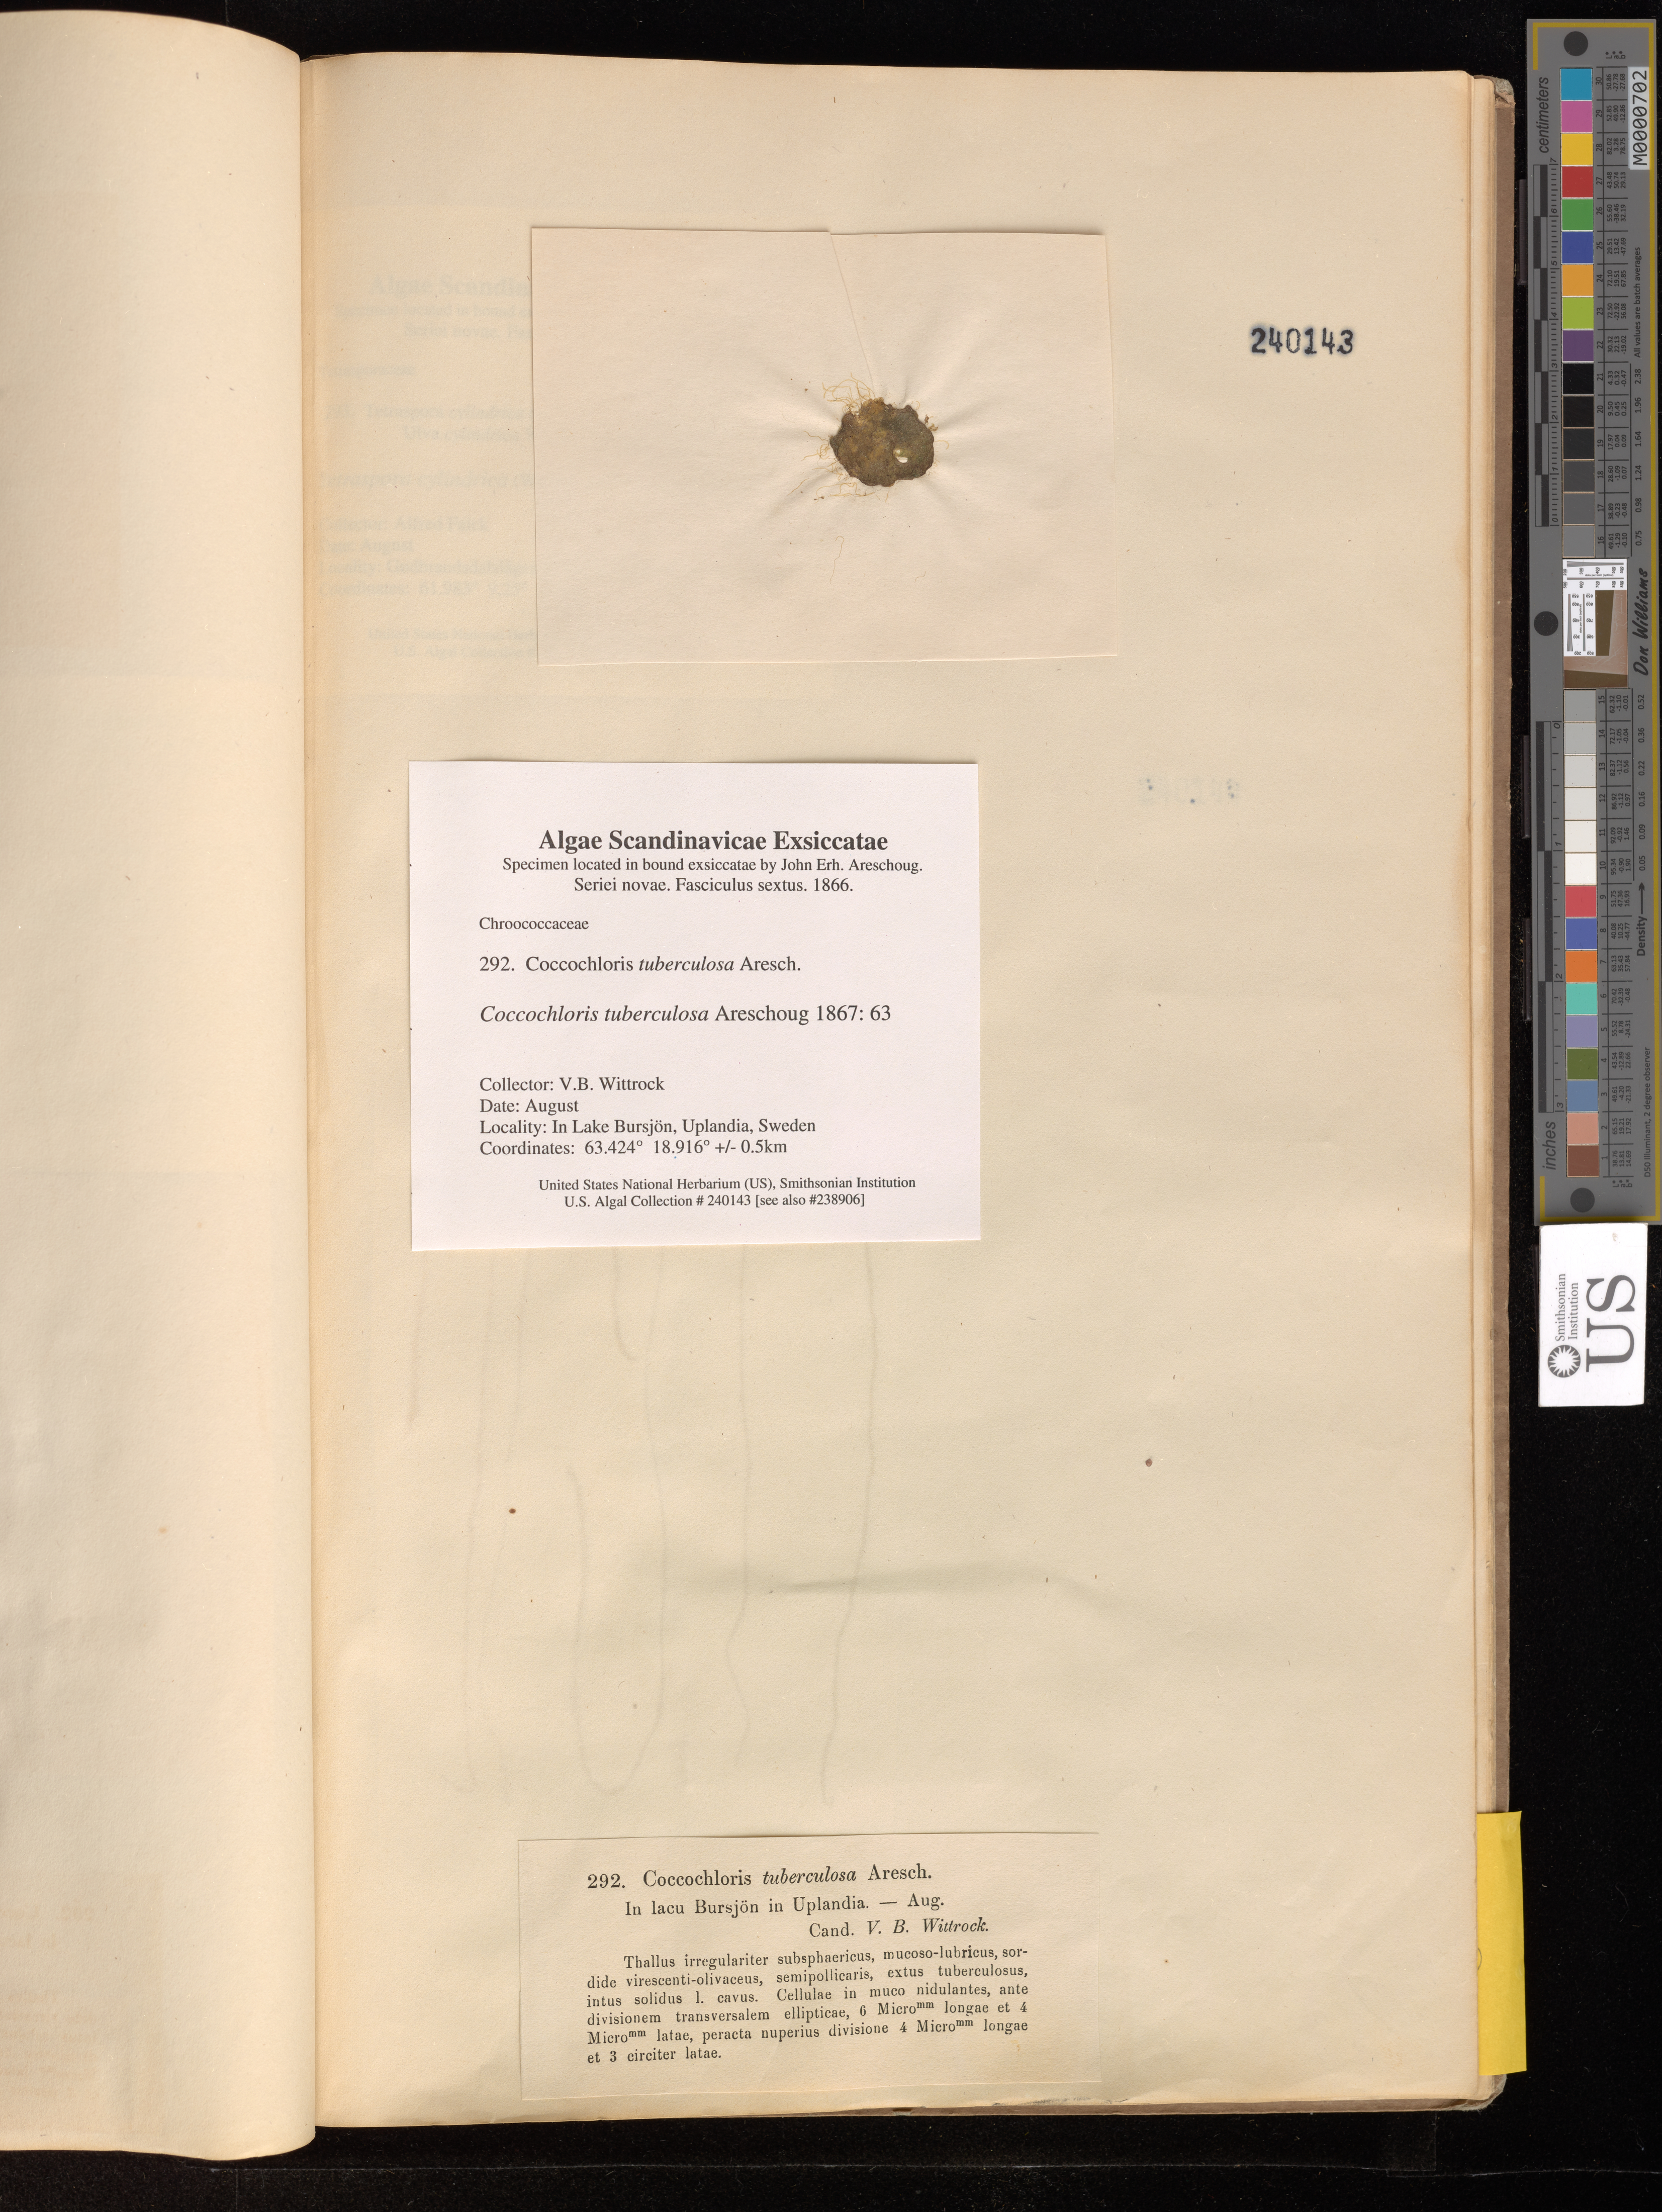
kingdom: Bacteria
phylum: Cyanobacteria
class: Cyanobacteriia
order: Cyanobacteriales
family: Chroococcaceae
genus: Coccochloris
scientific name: Coccochloris tuberculosa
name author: Aresch.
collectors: V. B. Wittrock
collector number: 293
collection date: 1866-08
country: Sweden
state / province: Gavleborg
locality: Lake Bursjön, Uplandia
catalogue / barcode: US 240143